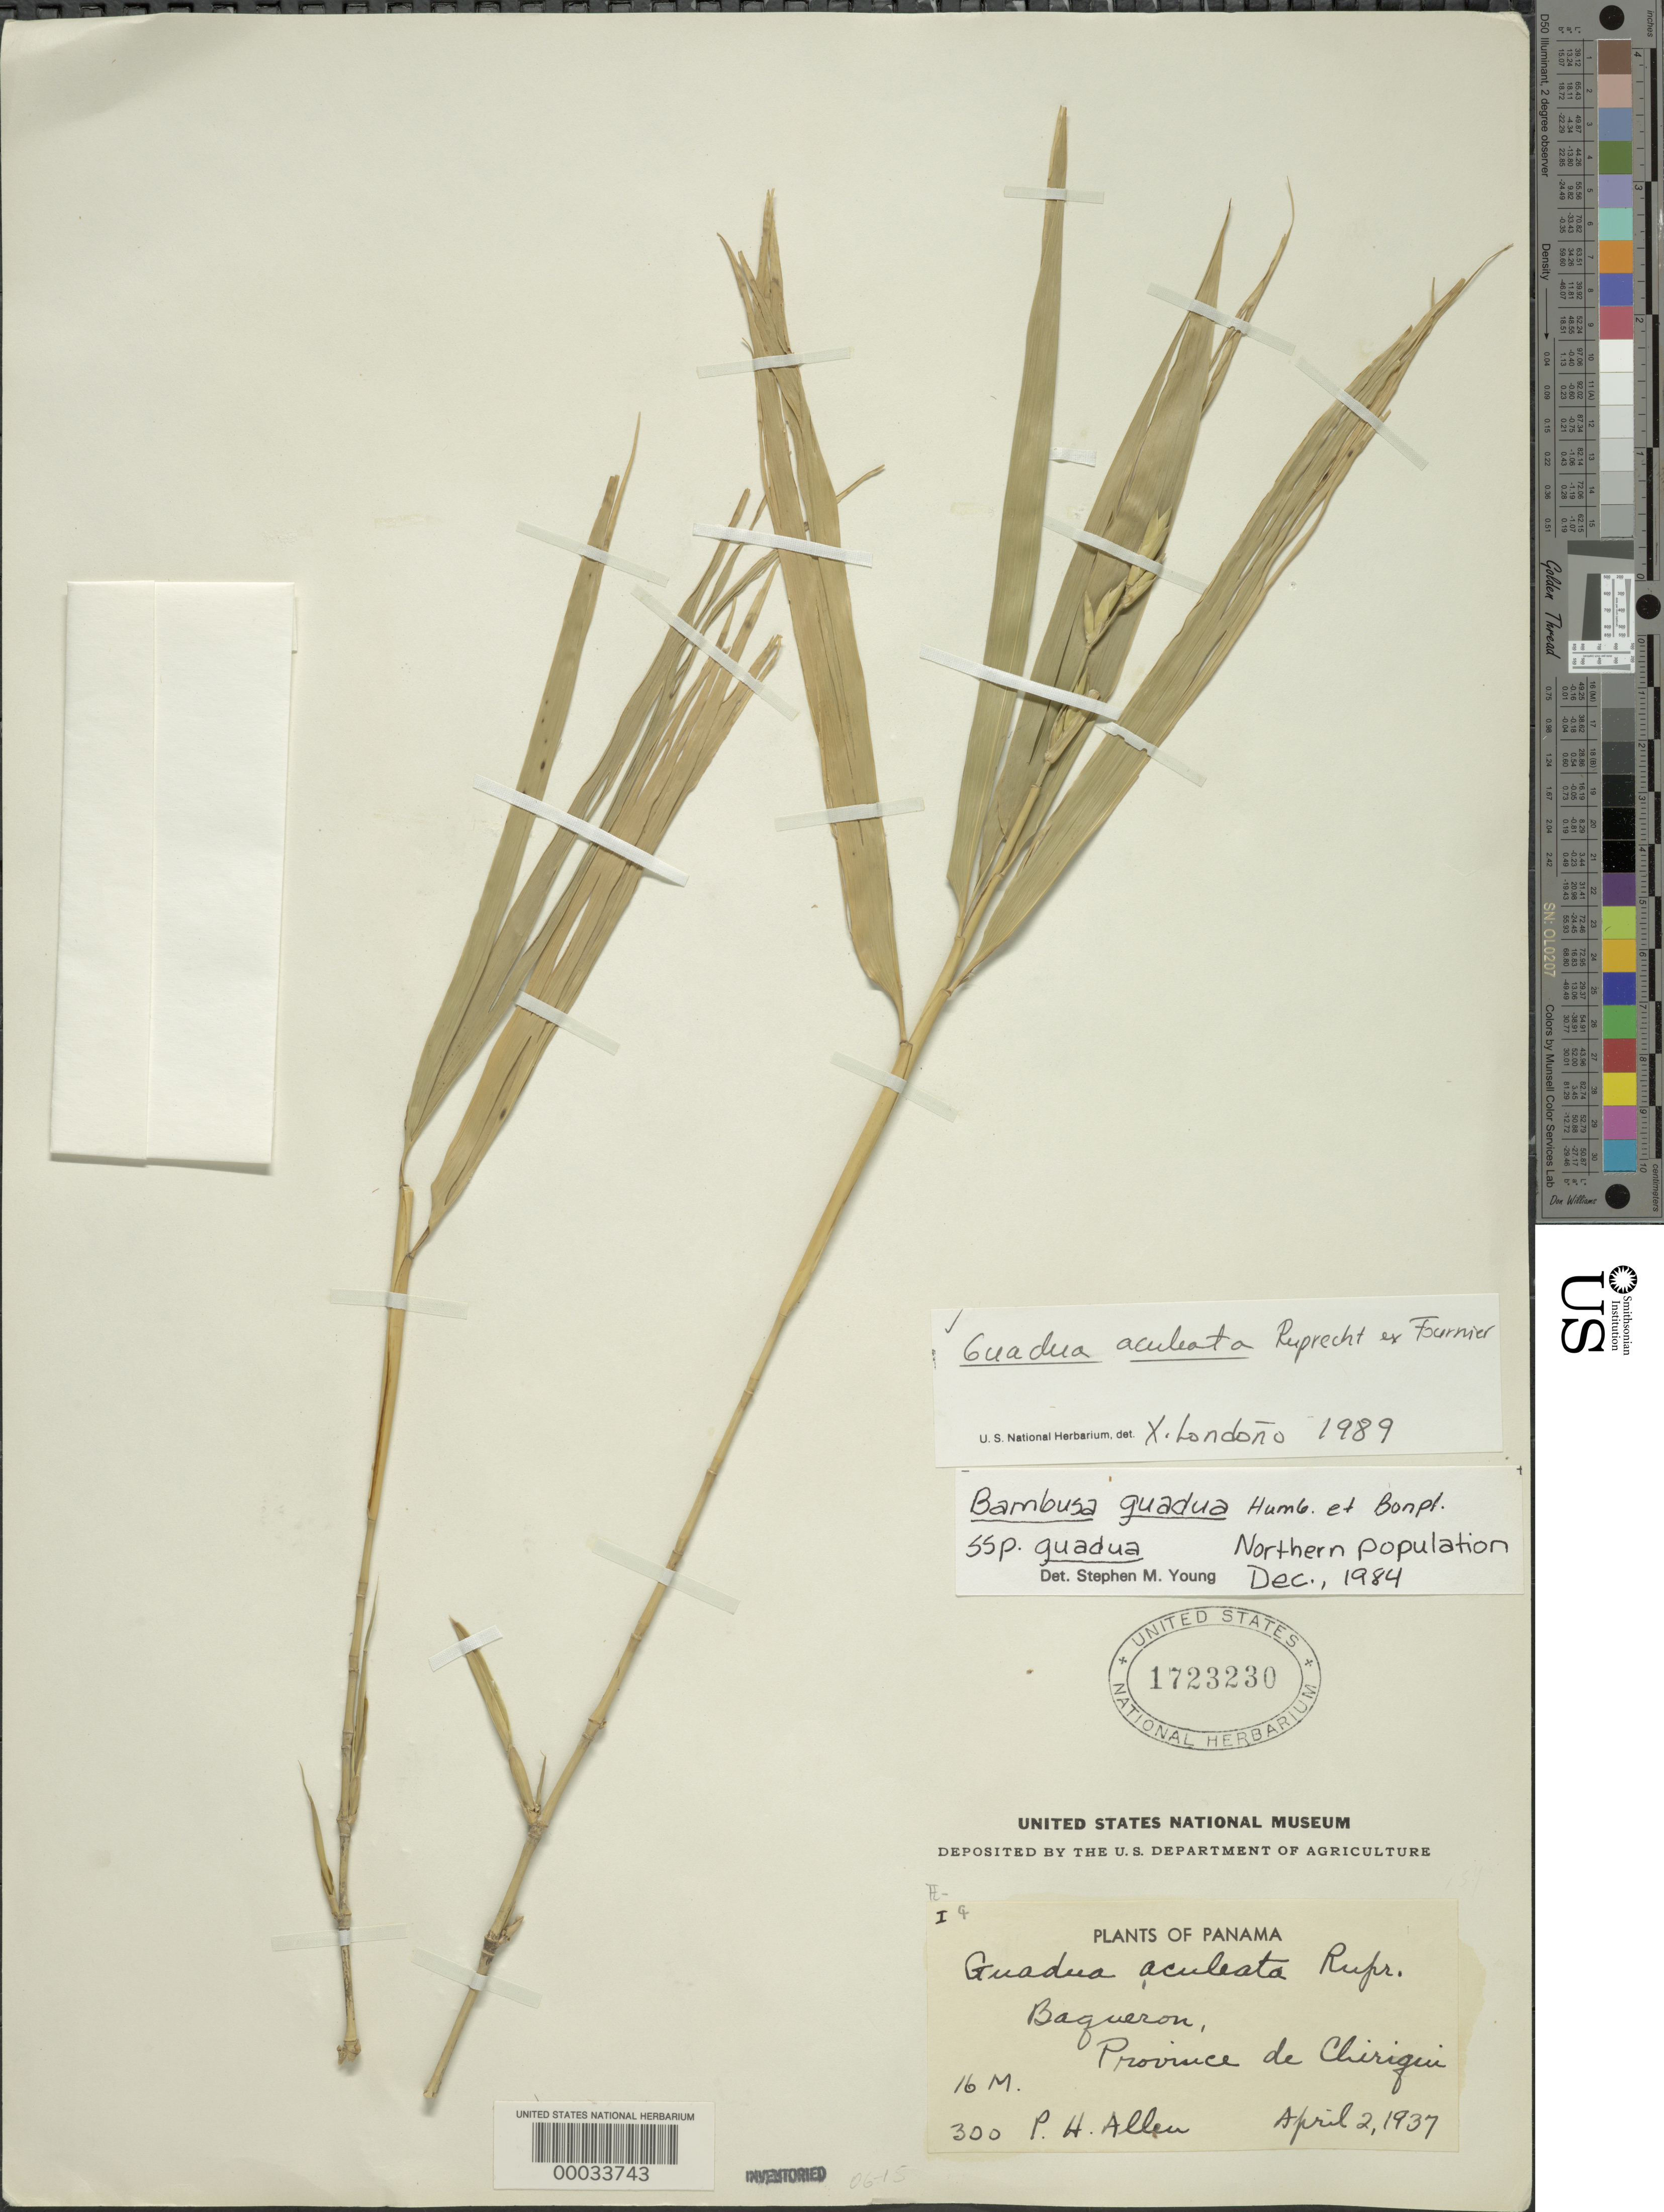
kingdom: Plantae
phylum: Tracheophyta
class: Liliopsida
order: Poales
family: Poaceae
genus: Guadua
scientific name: Guadua aculeata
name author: Rupr. ex E. Fourn.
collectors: P. H. Allen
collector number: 300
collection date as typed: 02 Apr 1937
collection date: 1937-04-02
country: Panama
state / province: Chiriquí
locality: Baqueron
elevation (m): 16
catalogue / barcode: US 1723230